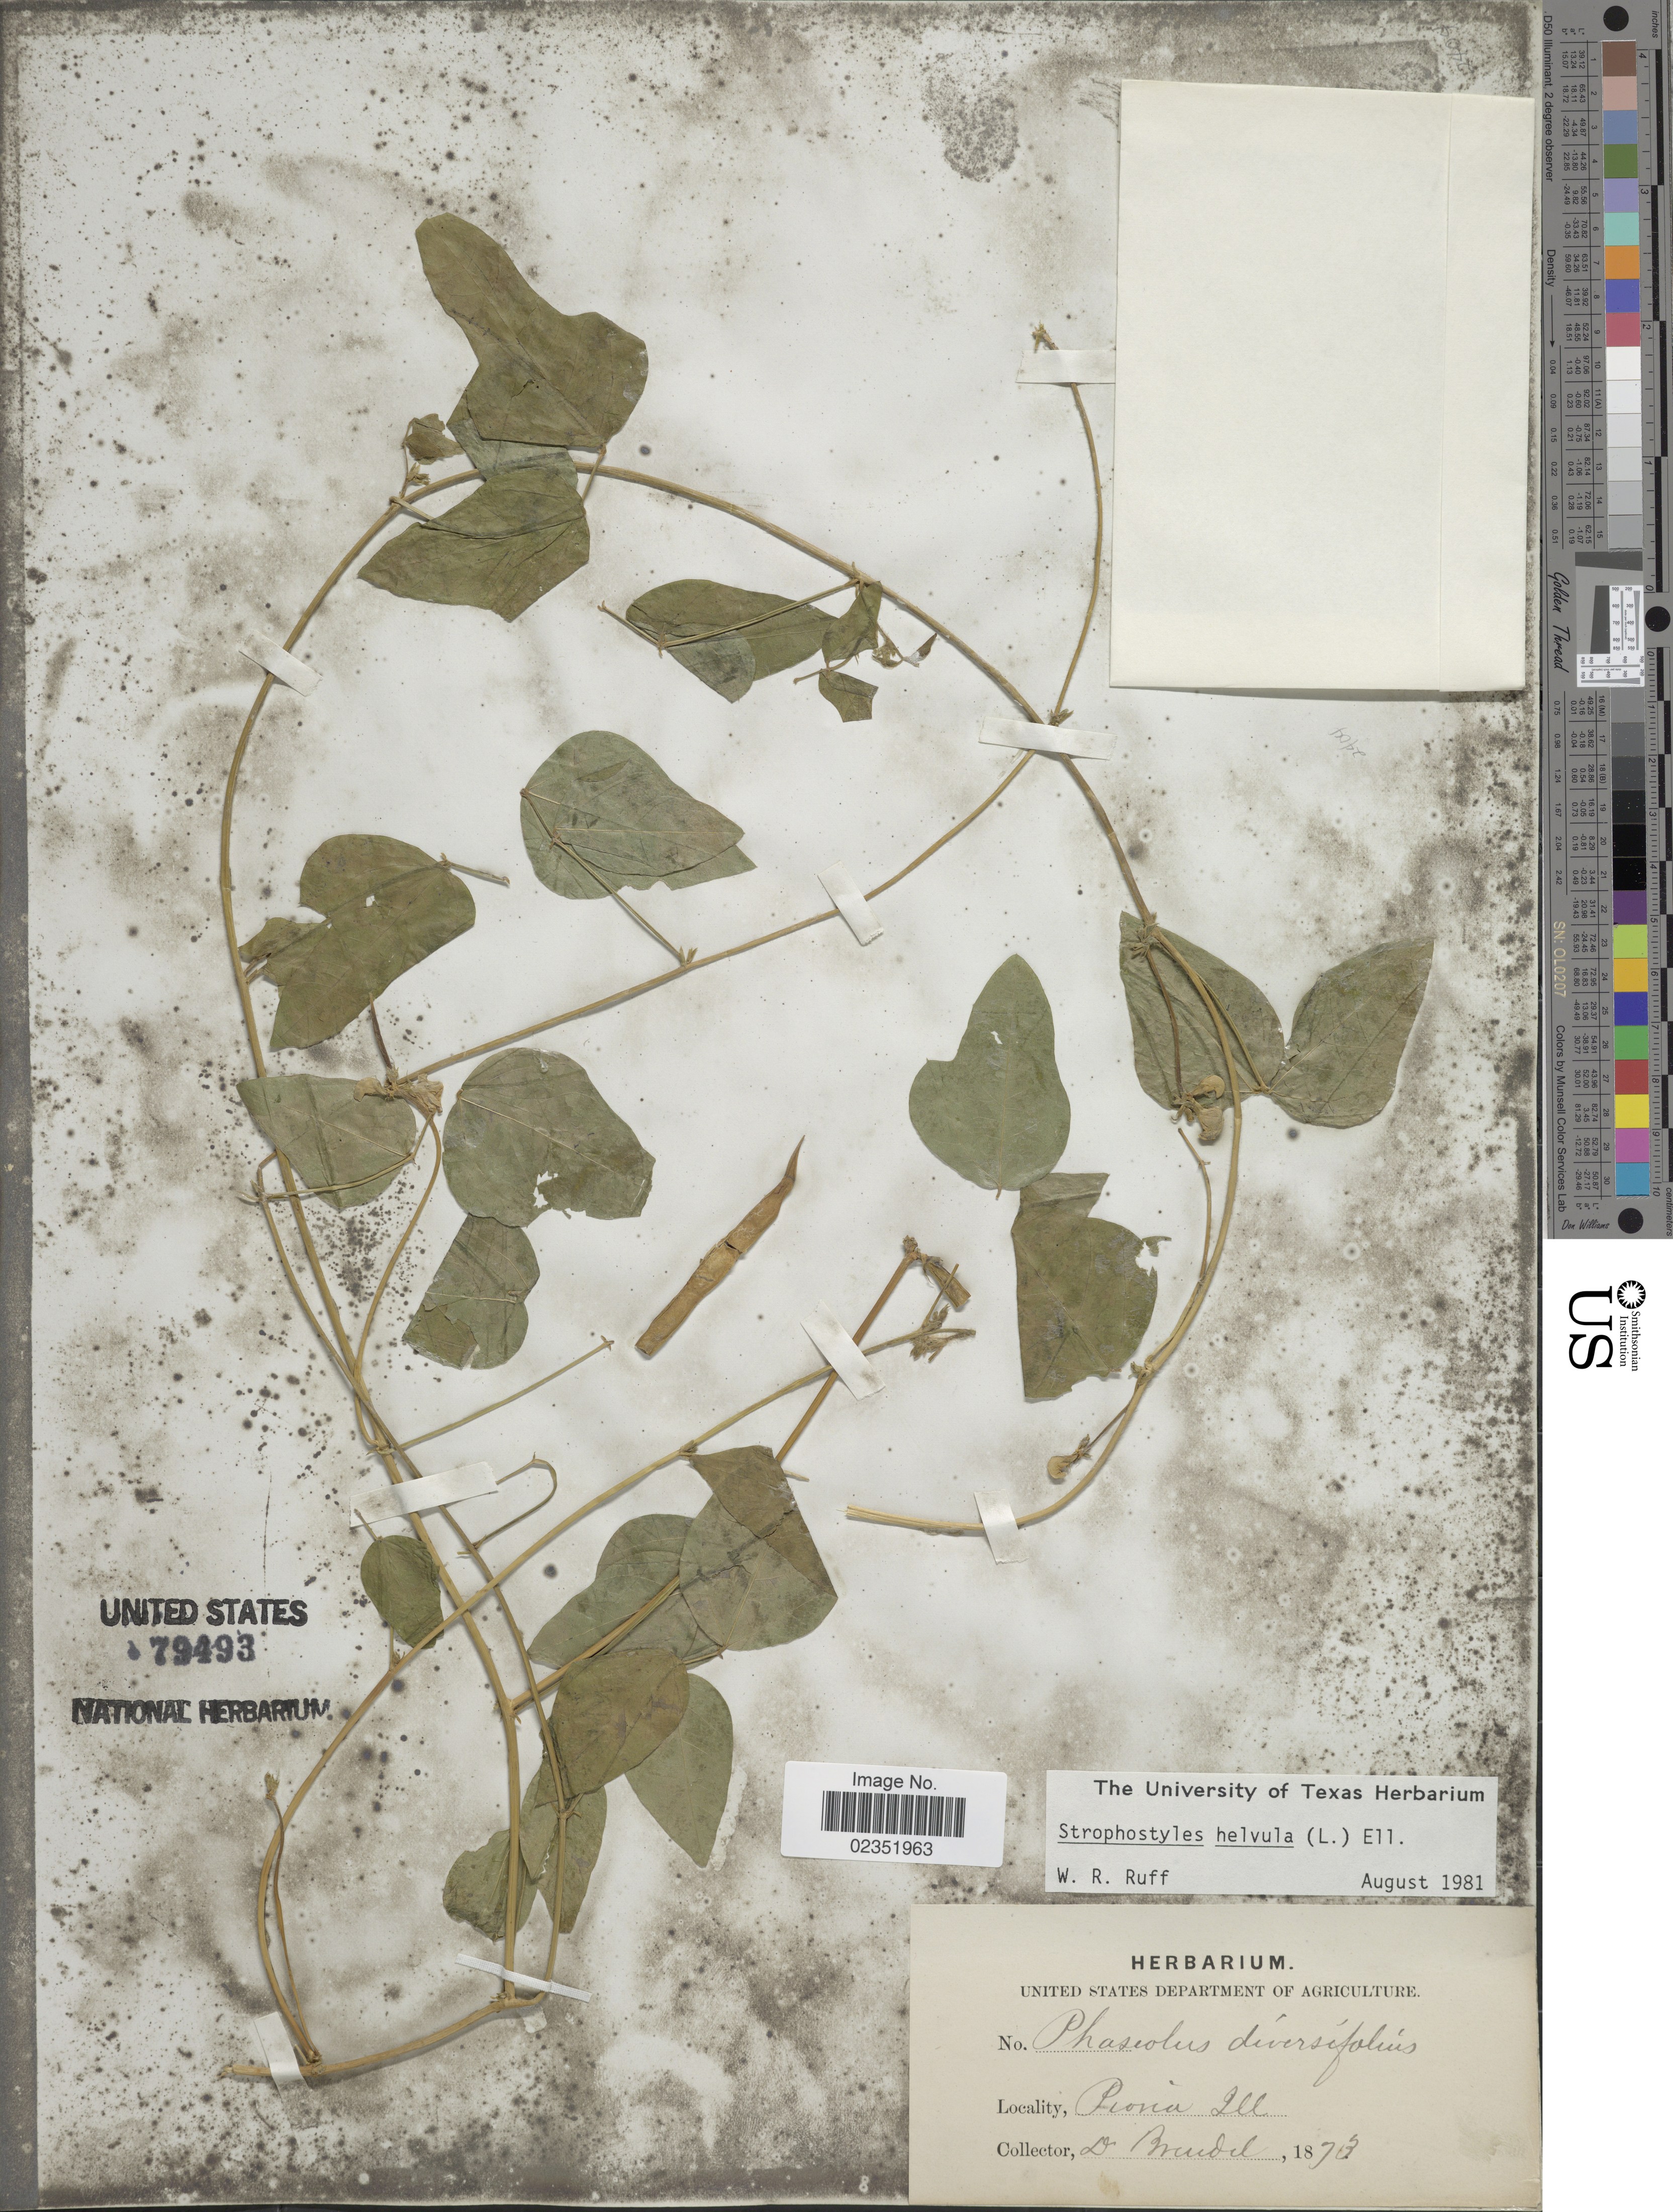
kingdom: Plantae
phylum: Tracheophyta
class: Magnoliopsida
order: Fabales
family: Fabaceae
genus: Strophostyles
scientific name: Strophostyles helvola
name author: (L.) Elliott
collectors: F. Brendel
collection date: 1873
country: United States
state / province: Illinois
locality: Peoria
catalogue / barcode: US 79493